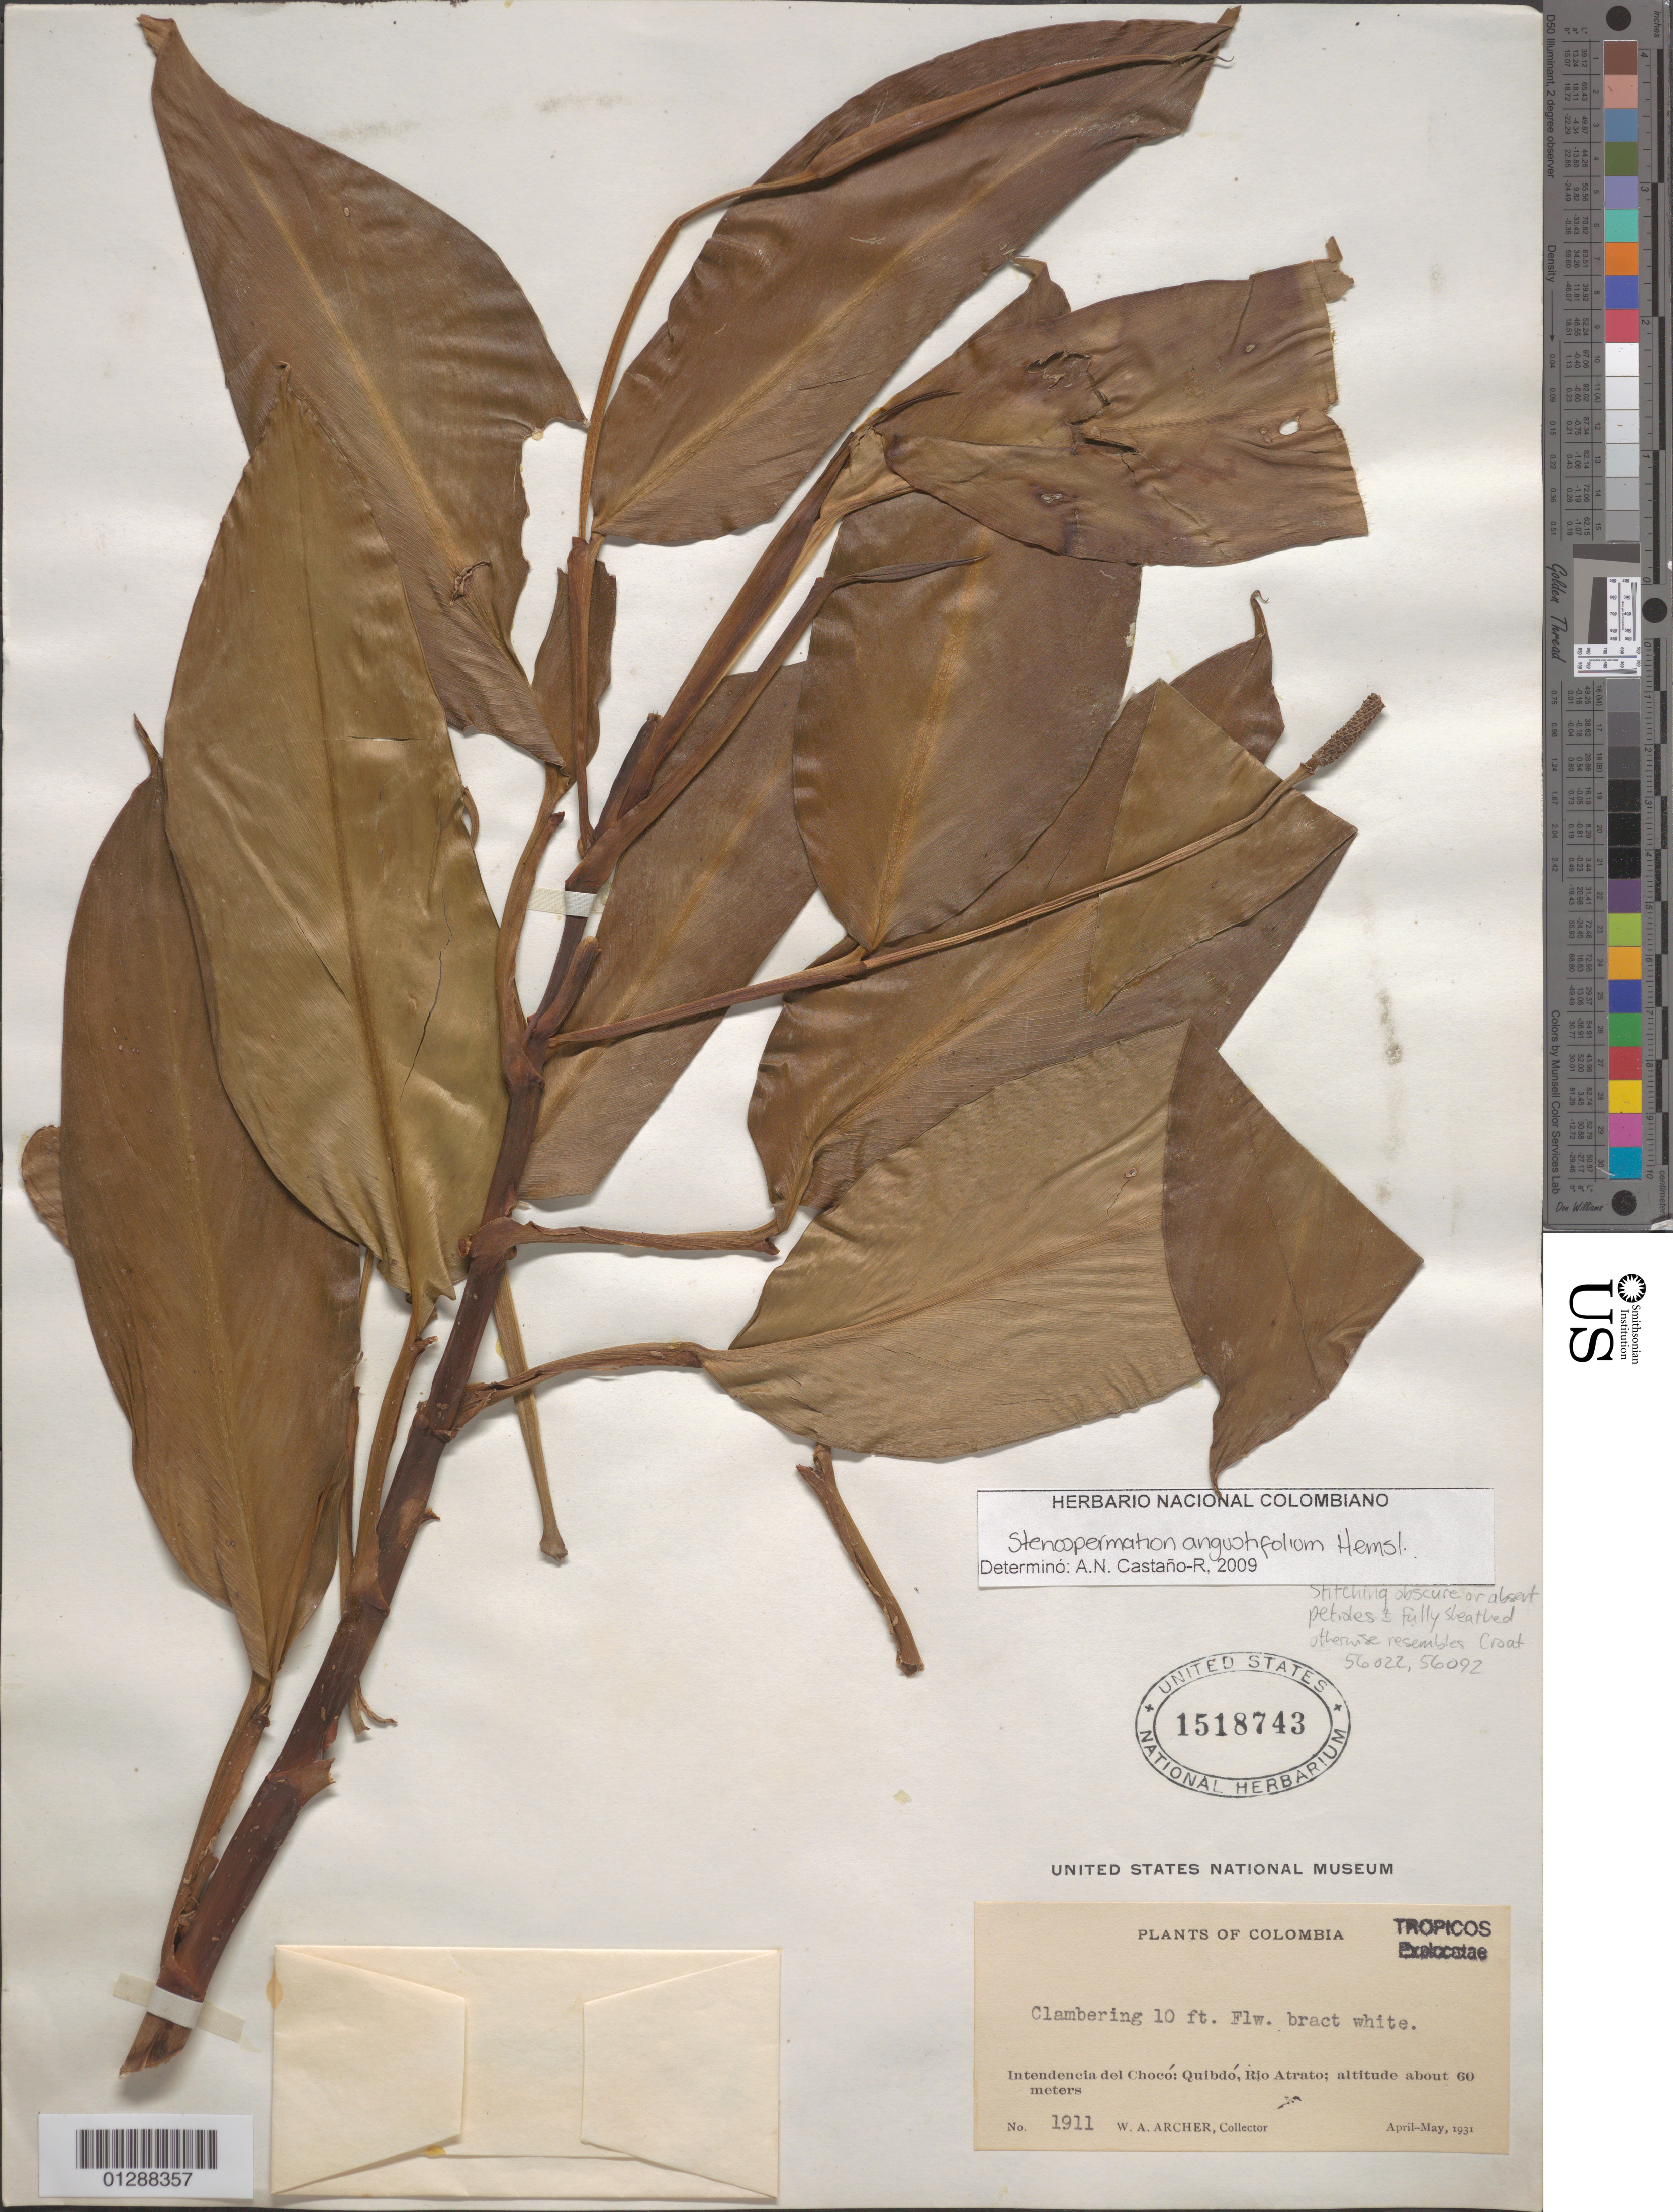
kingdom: Plantae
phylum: Tracheophyta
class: Liliopsida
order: Alismatales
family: Araceae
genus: Stenospermation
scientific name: Stenospermation angustifolium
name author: Hemsl.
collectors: W. Archer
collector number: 1911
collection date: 1931-04/1931-05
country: Colombia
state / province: Chocó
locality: Intendencia del Chocó: Quibdó, Rio Atrato.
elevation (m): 60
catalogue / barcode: US 1518743